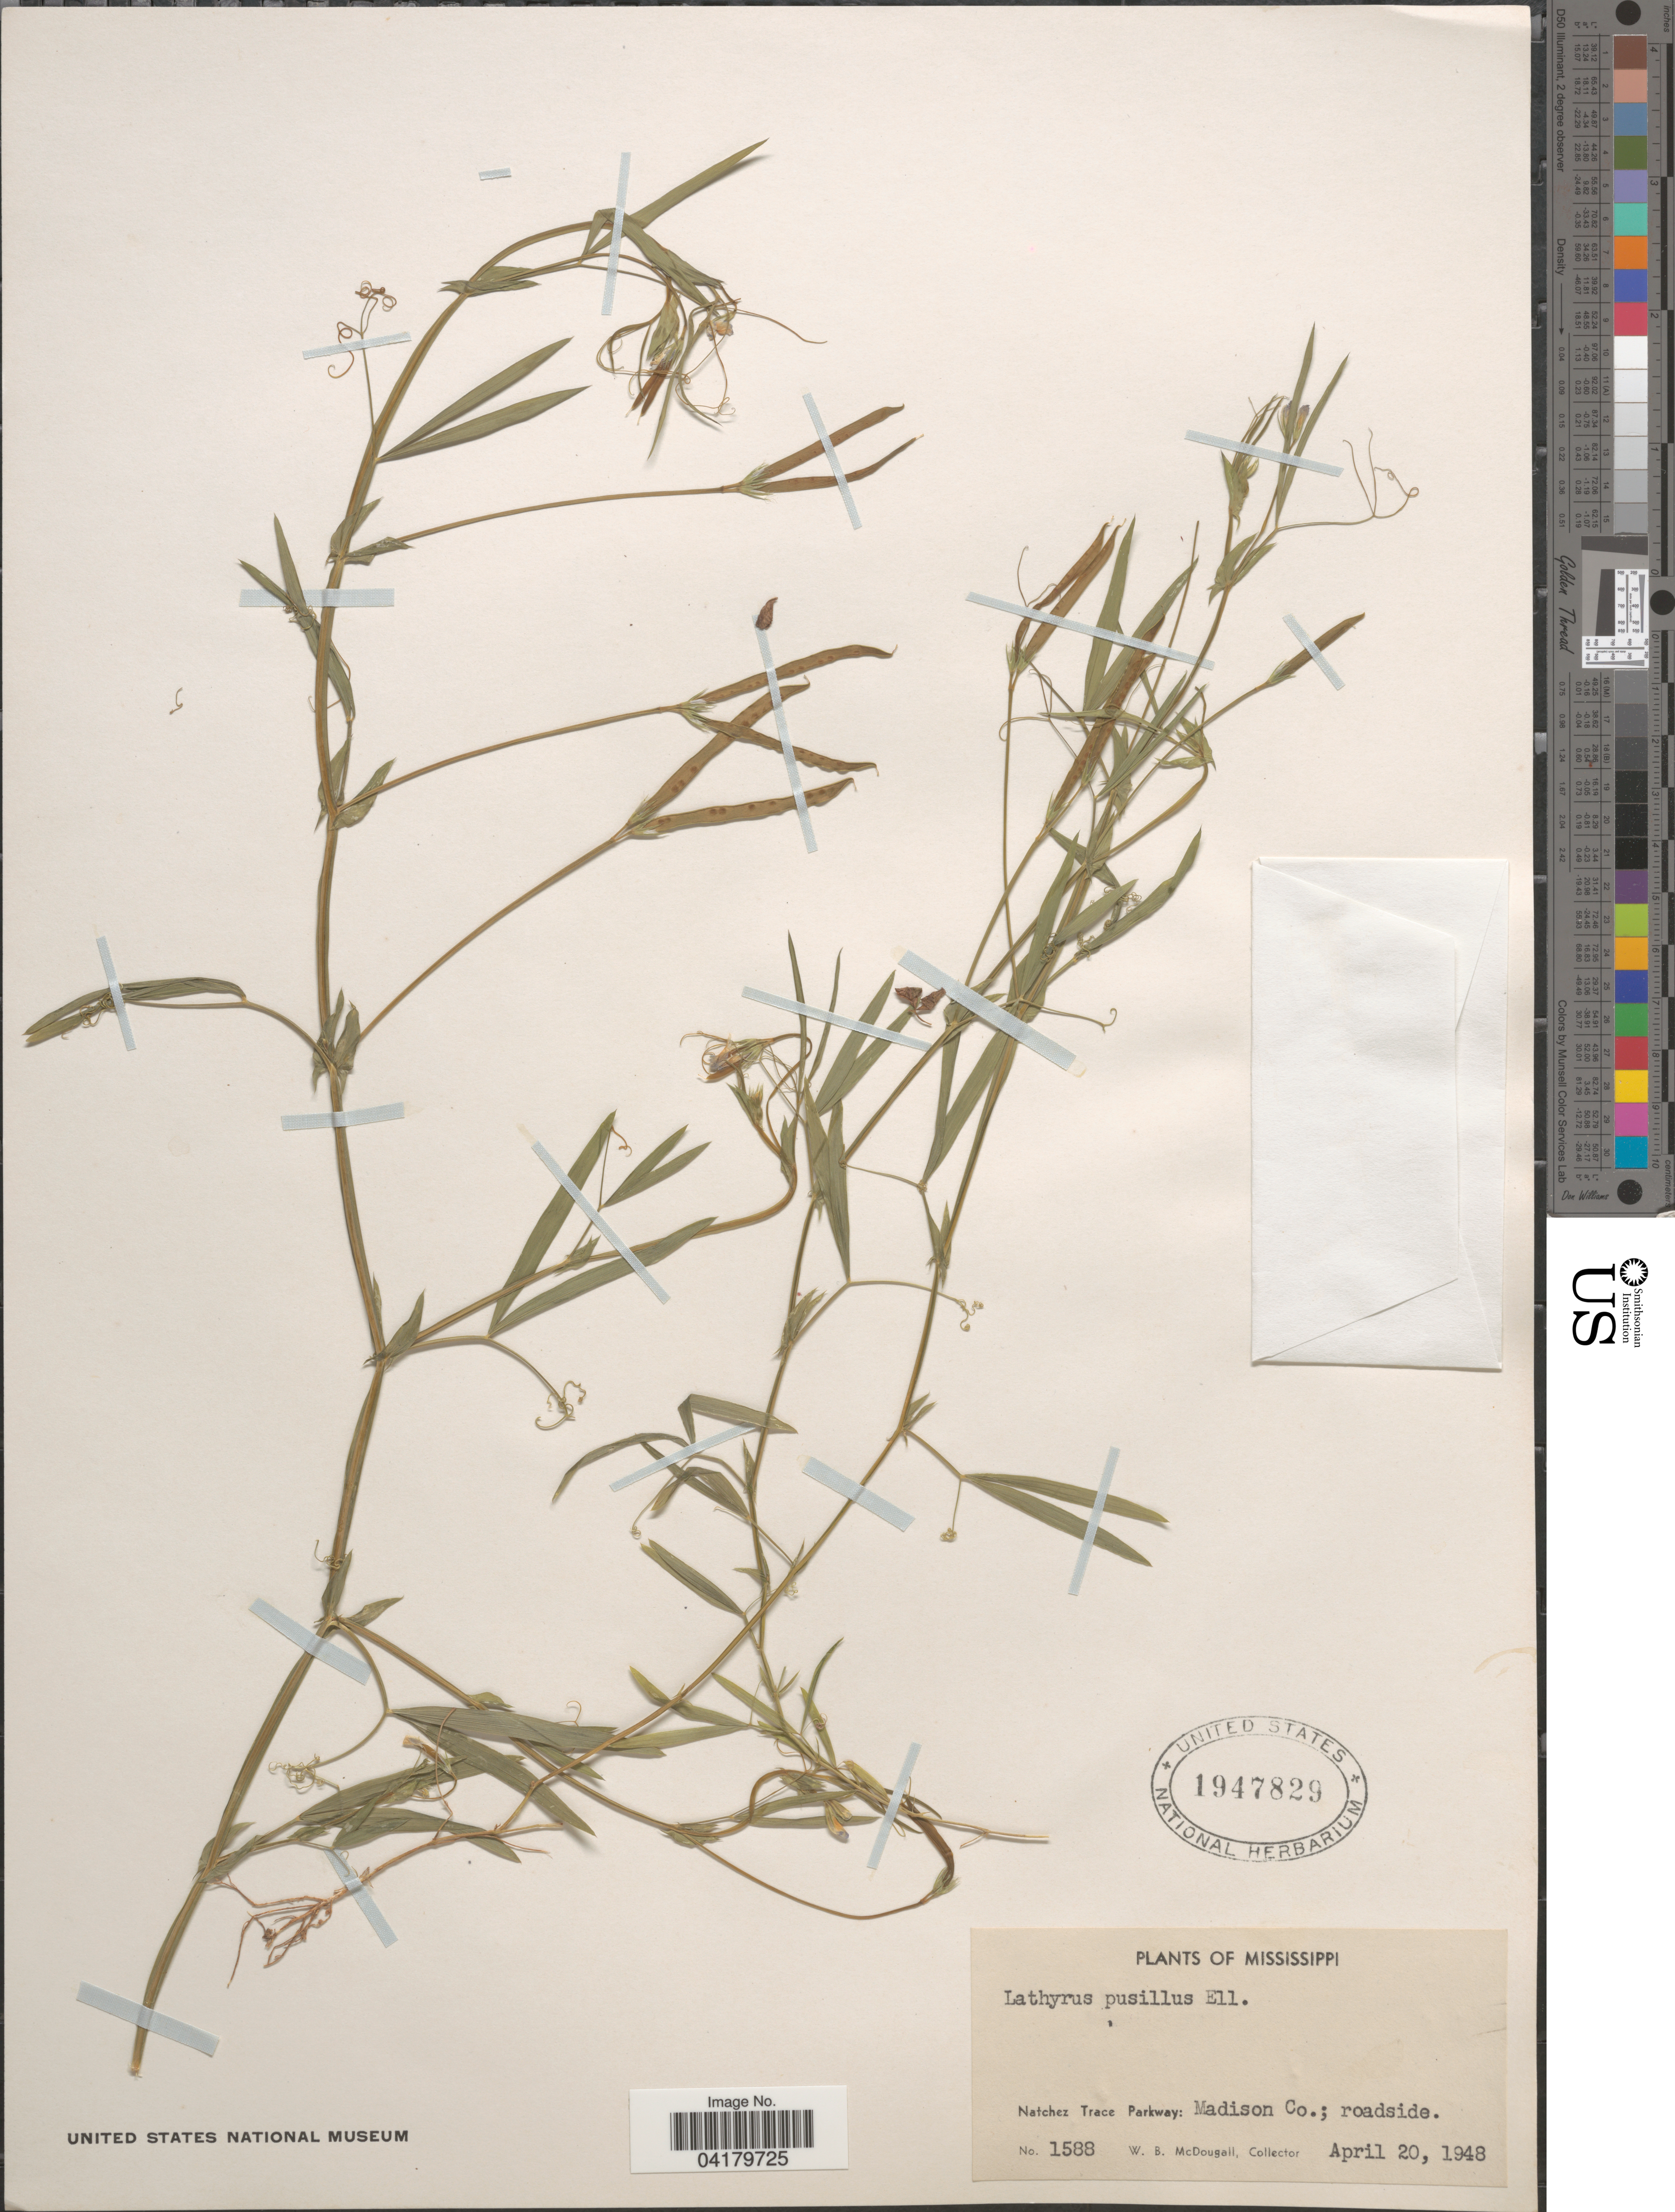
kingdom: Plantae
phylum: Tracheophyta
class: Magnoliopsida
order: Fabales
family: Fabaceae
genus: Lathyrus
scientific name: Lathyrus pusillus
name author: Elliott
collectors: W. B. McDougall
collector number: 1588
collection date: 1948-04-20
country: United States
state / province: Mississippi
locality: Natchez Trace Parkway: Madison Co.; roadside.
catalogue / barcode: US 1947829